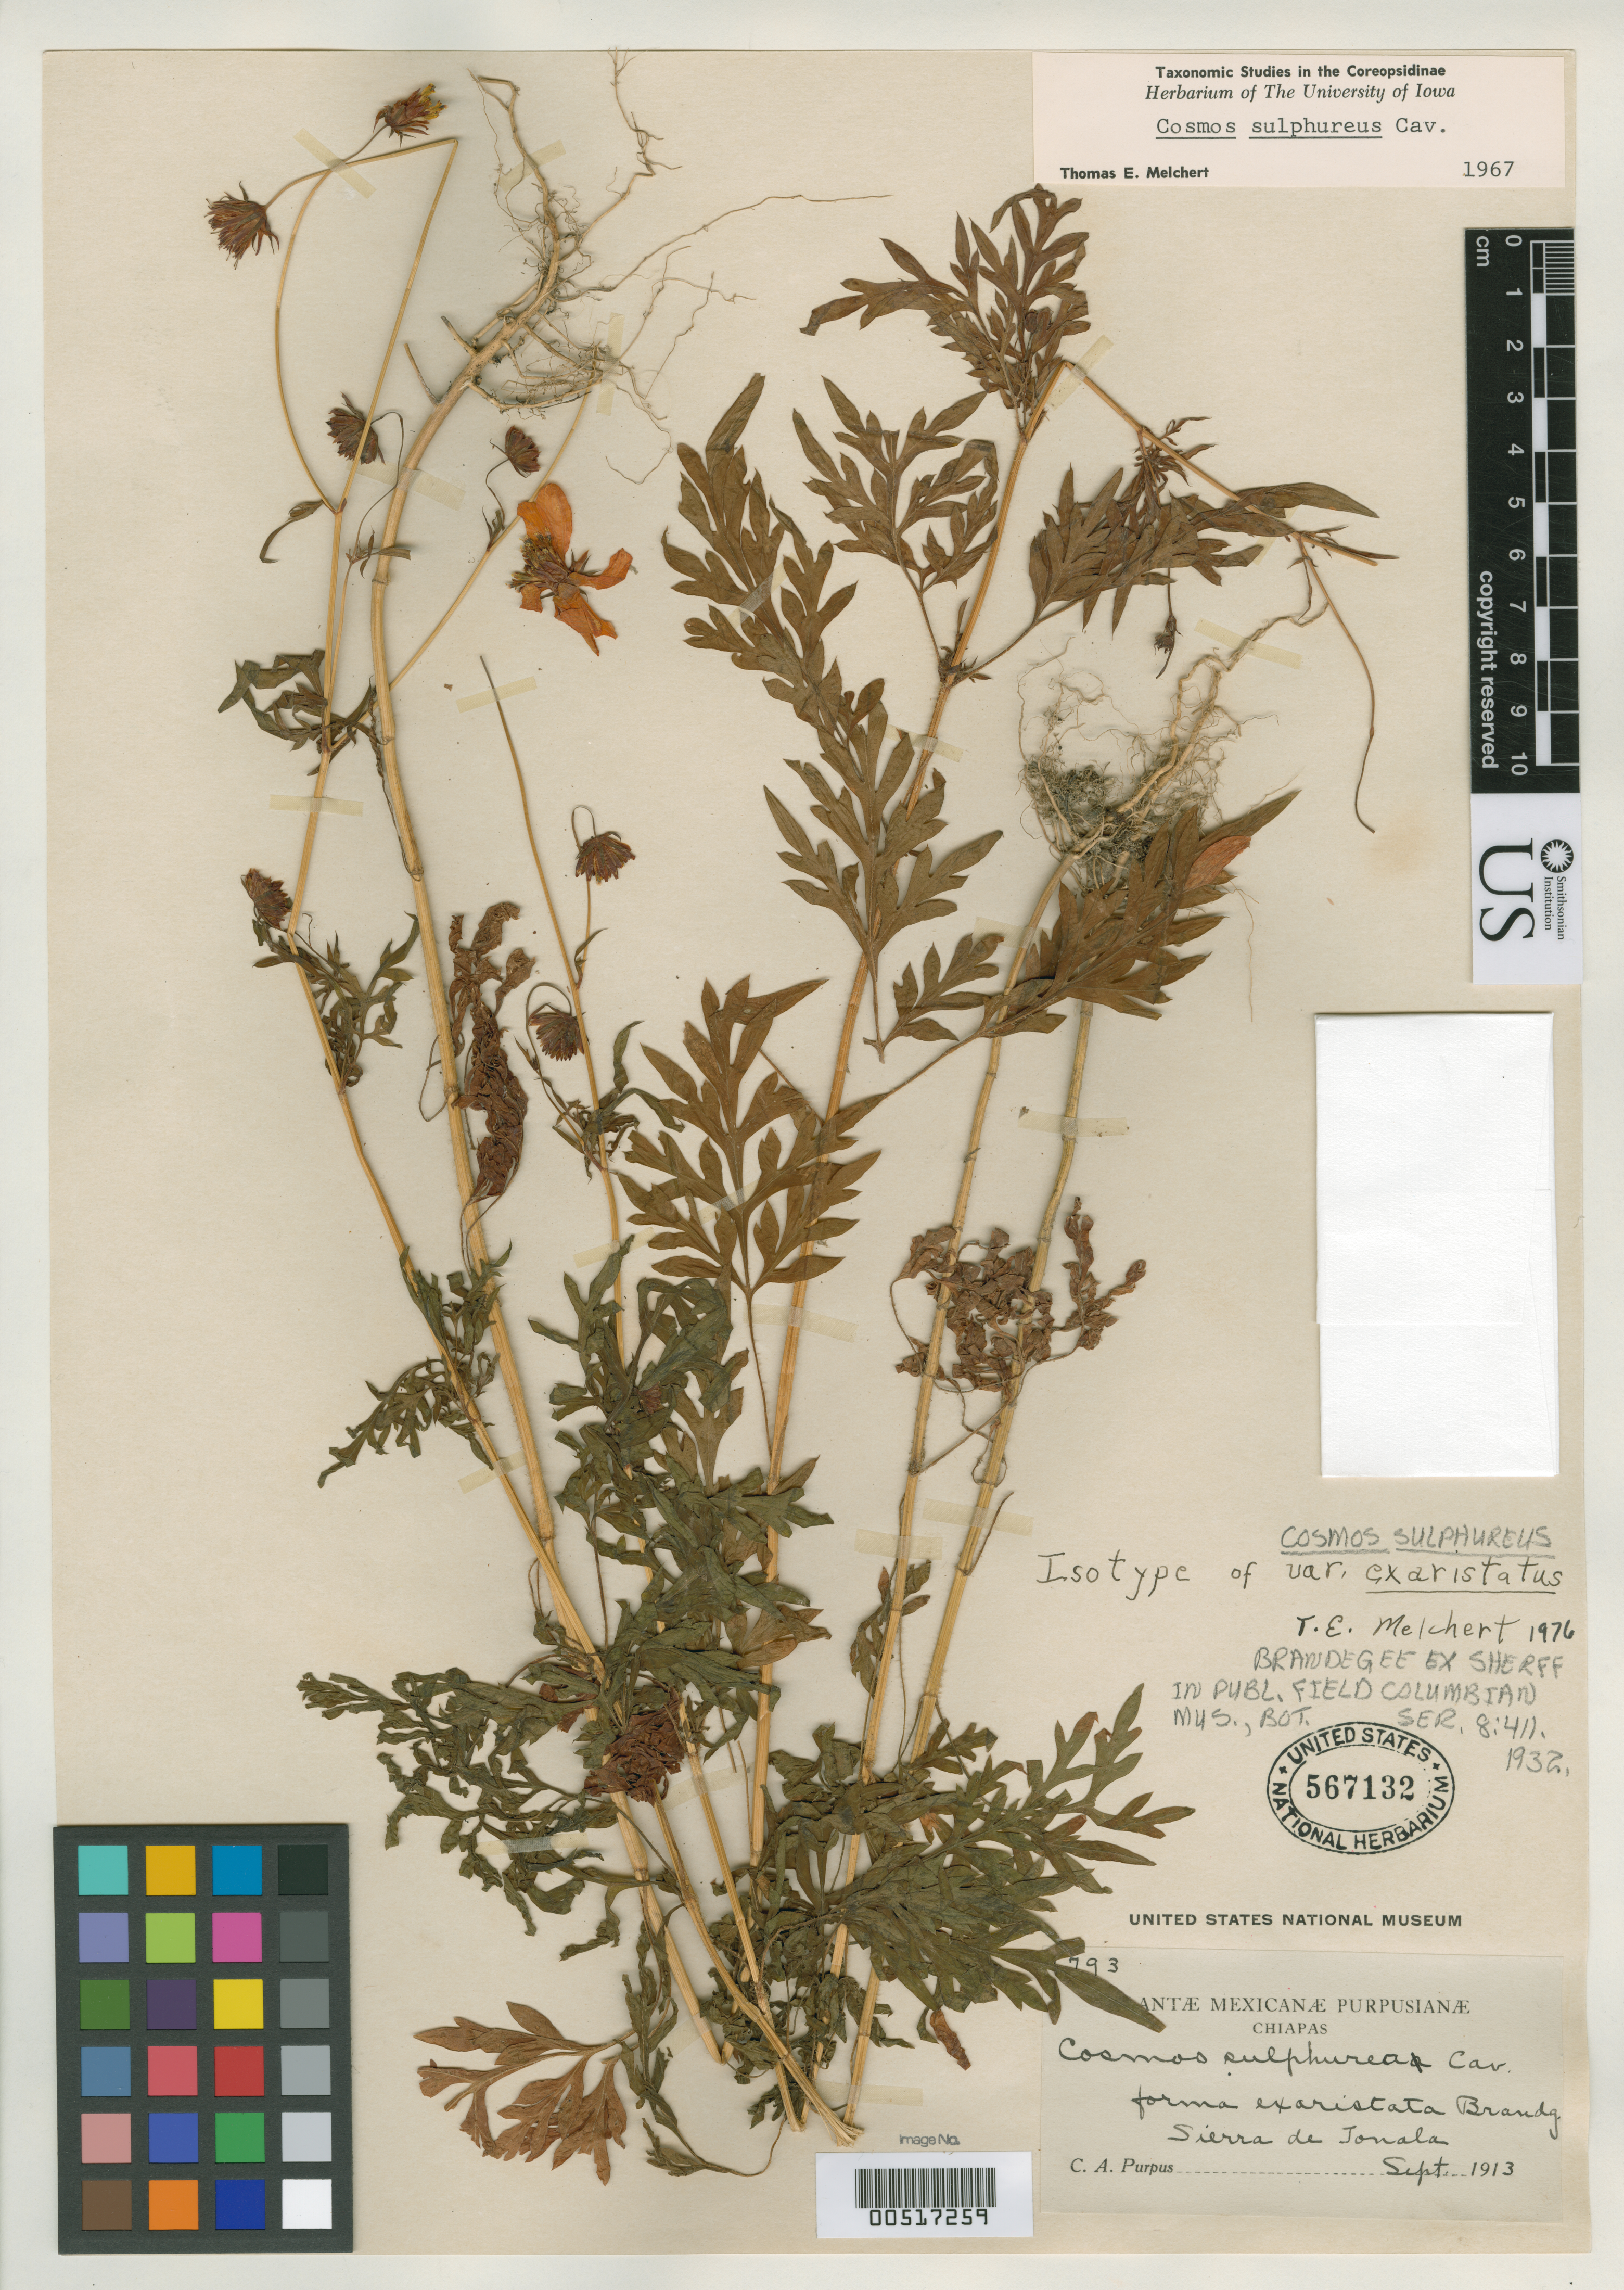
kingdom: Plantae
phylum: Tracheophyta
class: Magnoliopsida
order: Asterales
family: Asteraceae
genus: Cosmos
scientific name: Cosmos sulphureus var. exaristatus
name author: Brandegee ex Sherff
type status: Isotype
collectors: C. A. Purpus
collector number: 6793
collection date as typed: Sep 1913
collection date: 1913-09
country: Mexico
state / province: Chiapas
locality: Sierra de Tonala.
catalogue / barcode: US 567132